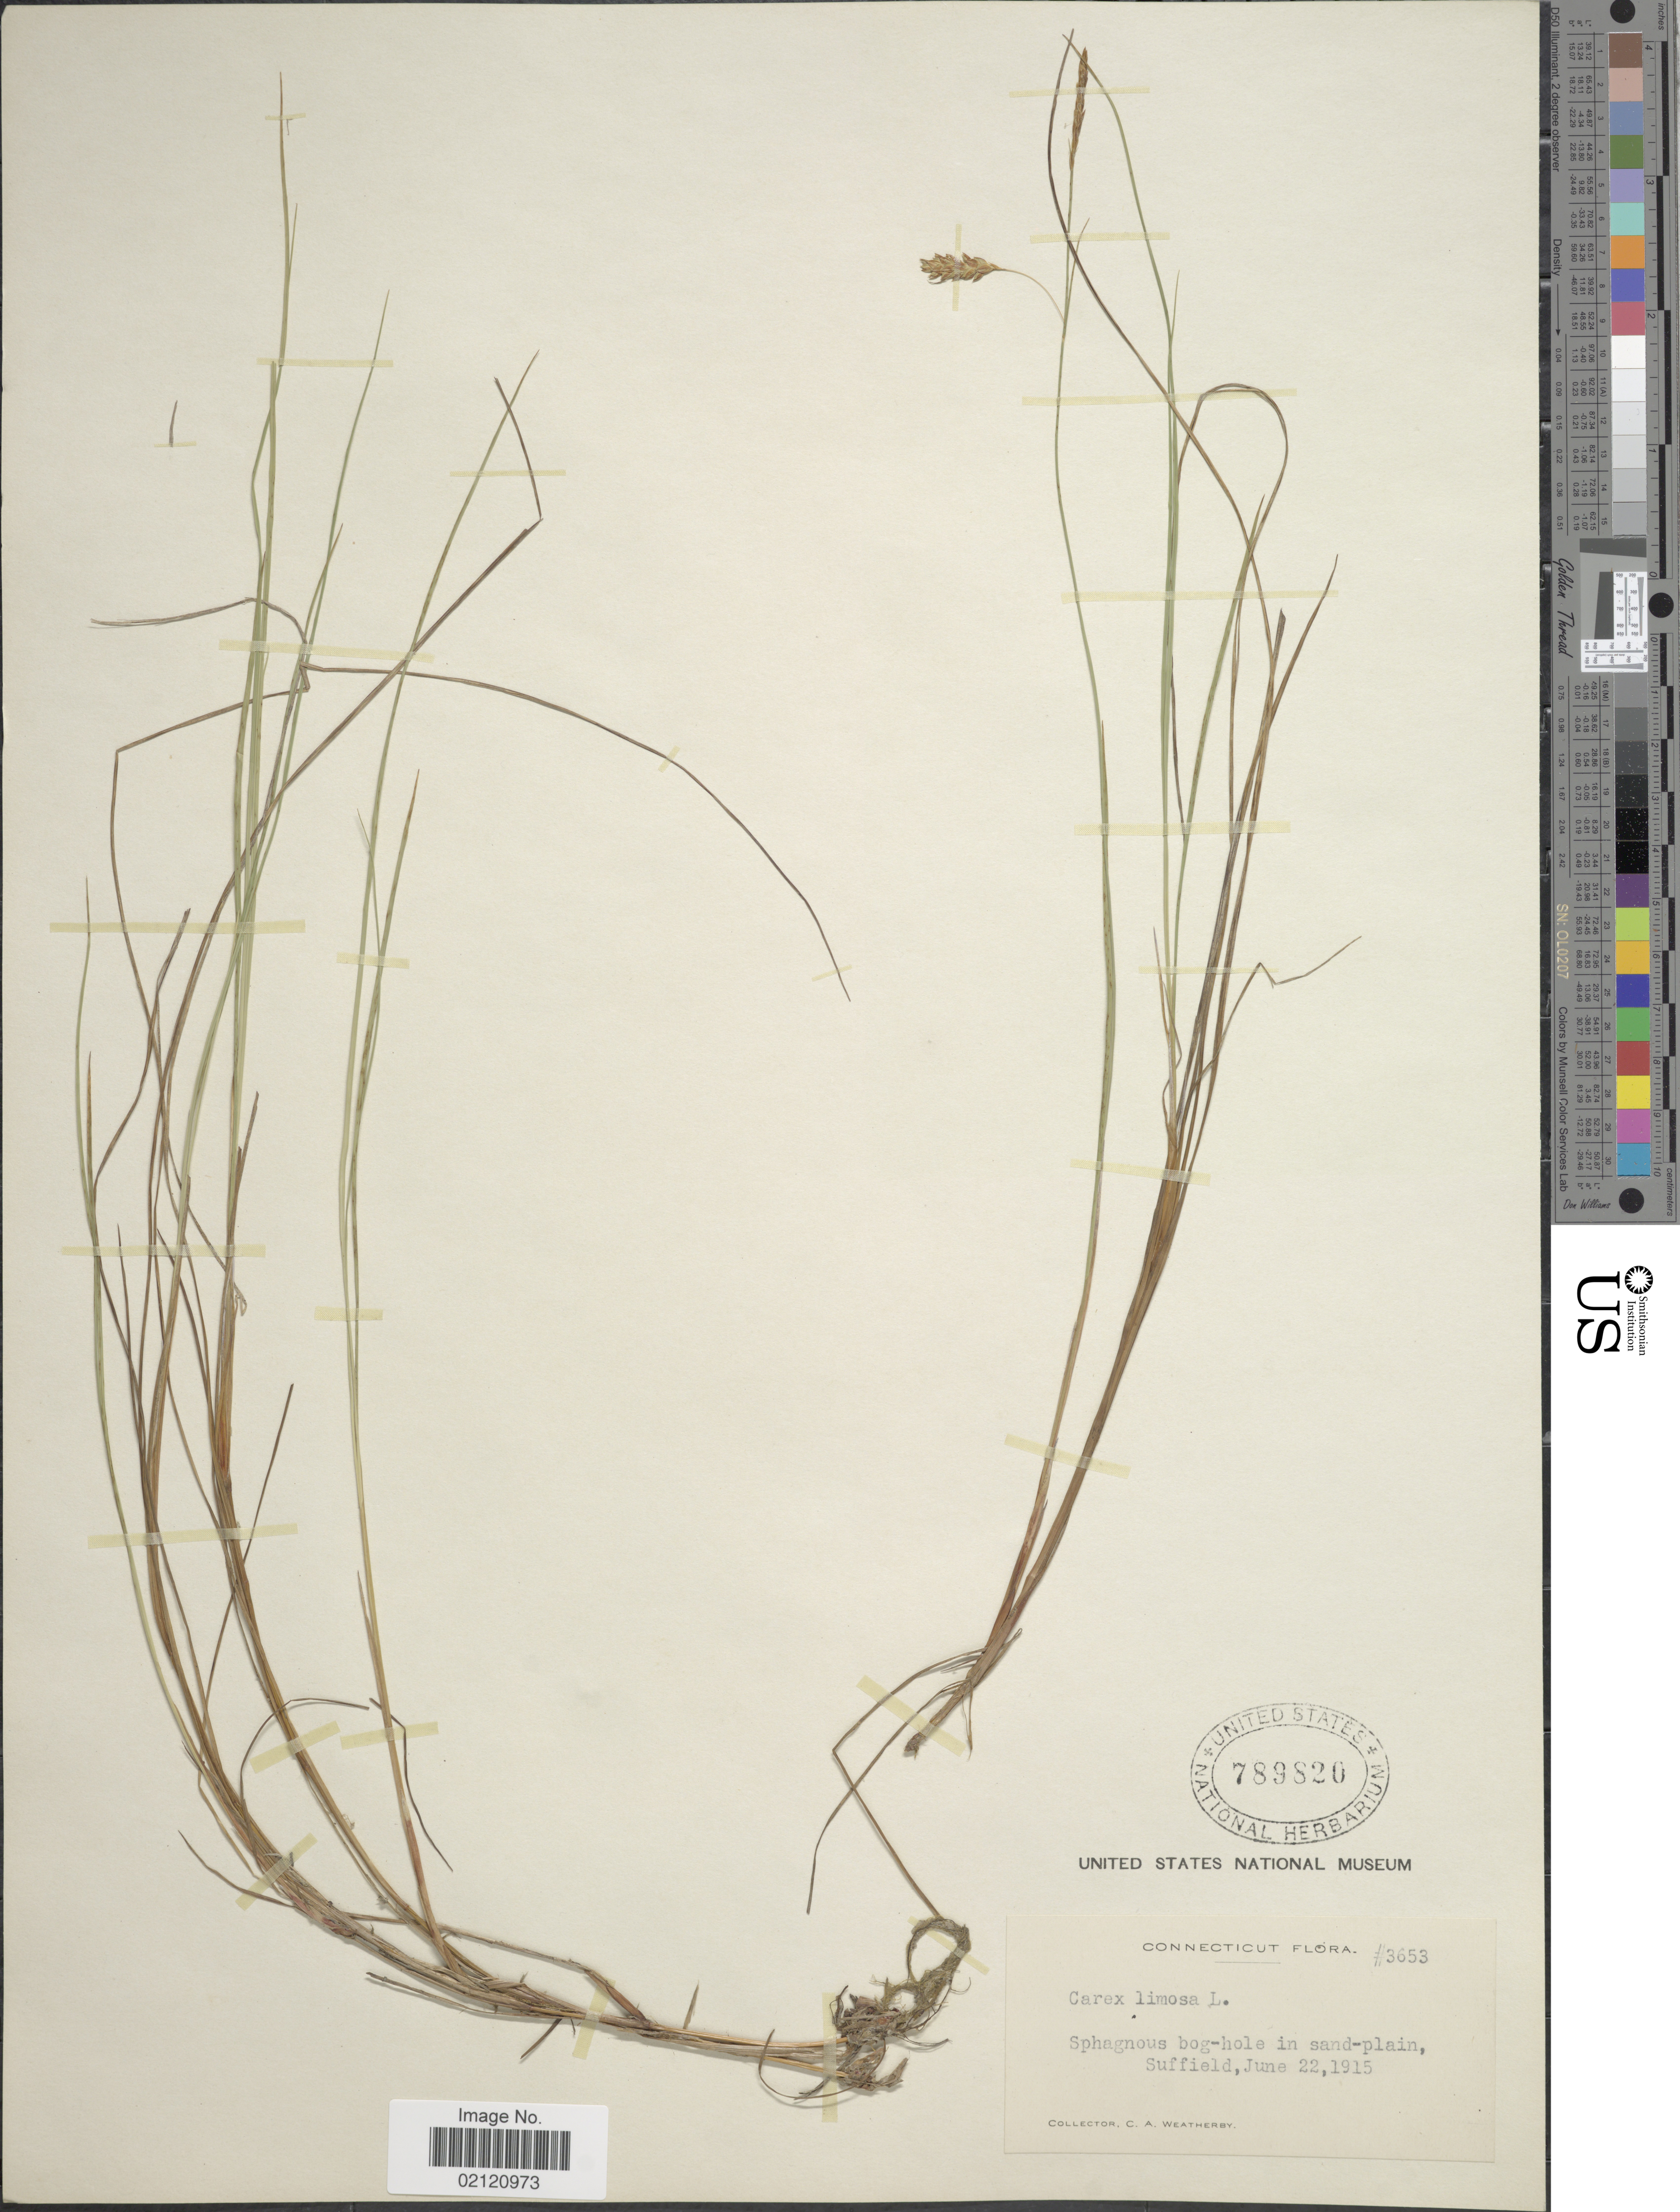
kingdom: Plantae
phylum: Tracheophyta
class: Liliopsida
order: Poales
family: Cyperaceae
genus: Carex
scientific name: Carex limosa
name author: L.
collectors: C. A. Weatherby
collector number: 3653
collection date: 1915-06-22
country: United States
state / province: Connecticut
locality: Suffield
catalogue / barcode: US 789820